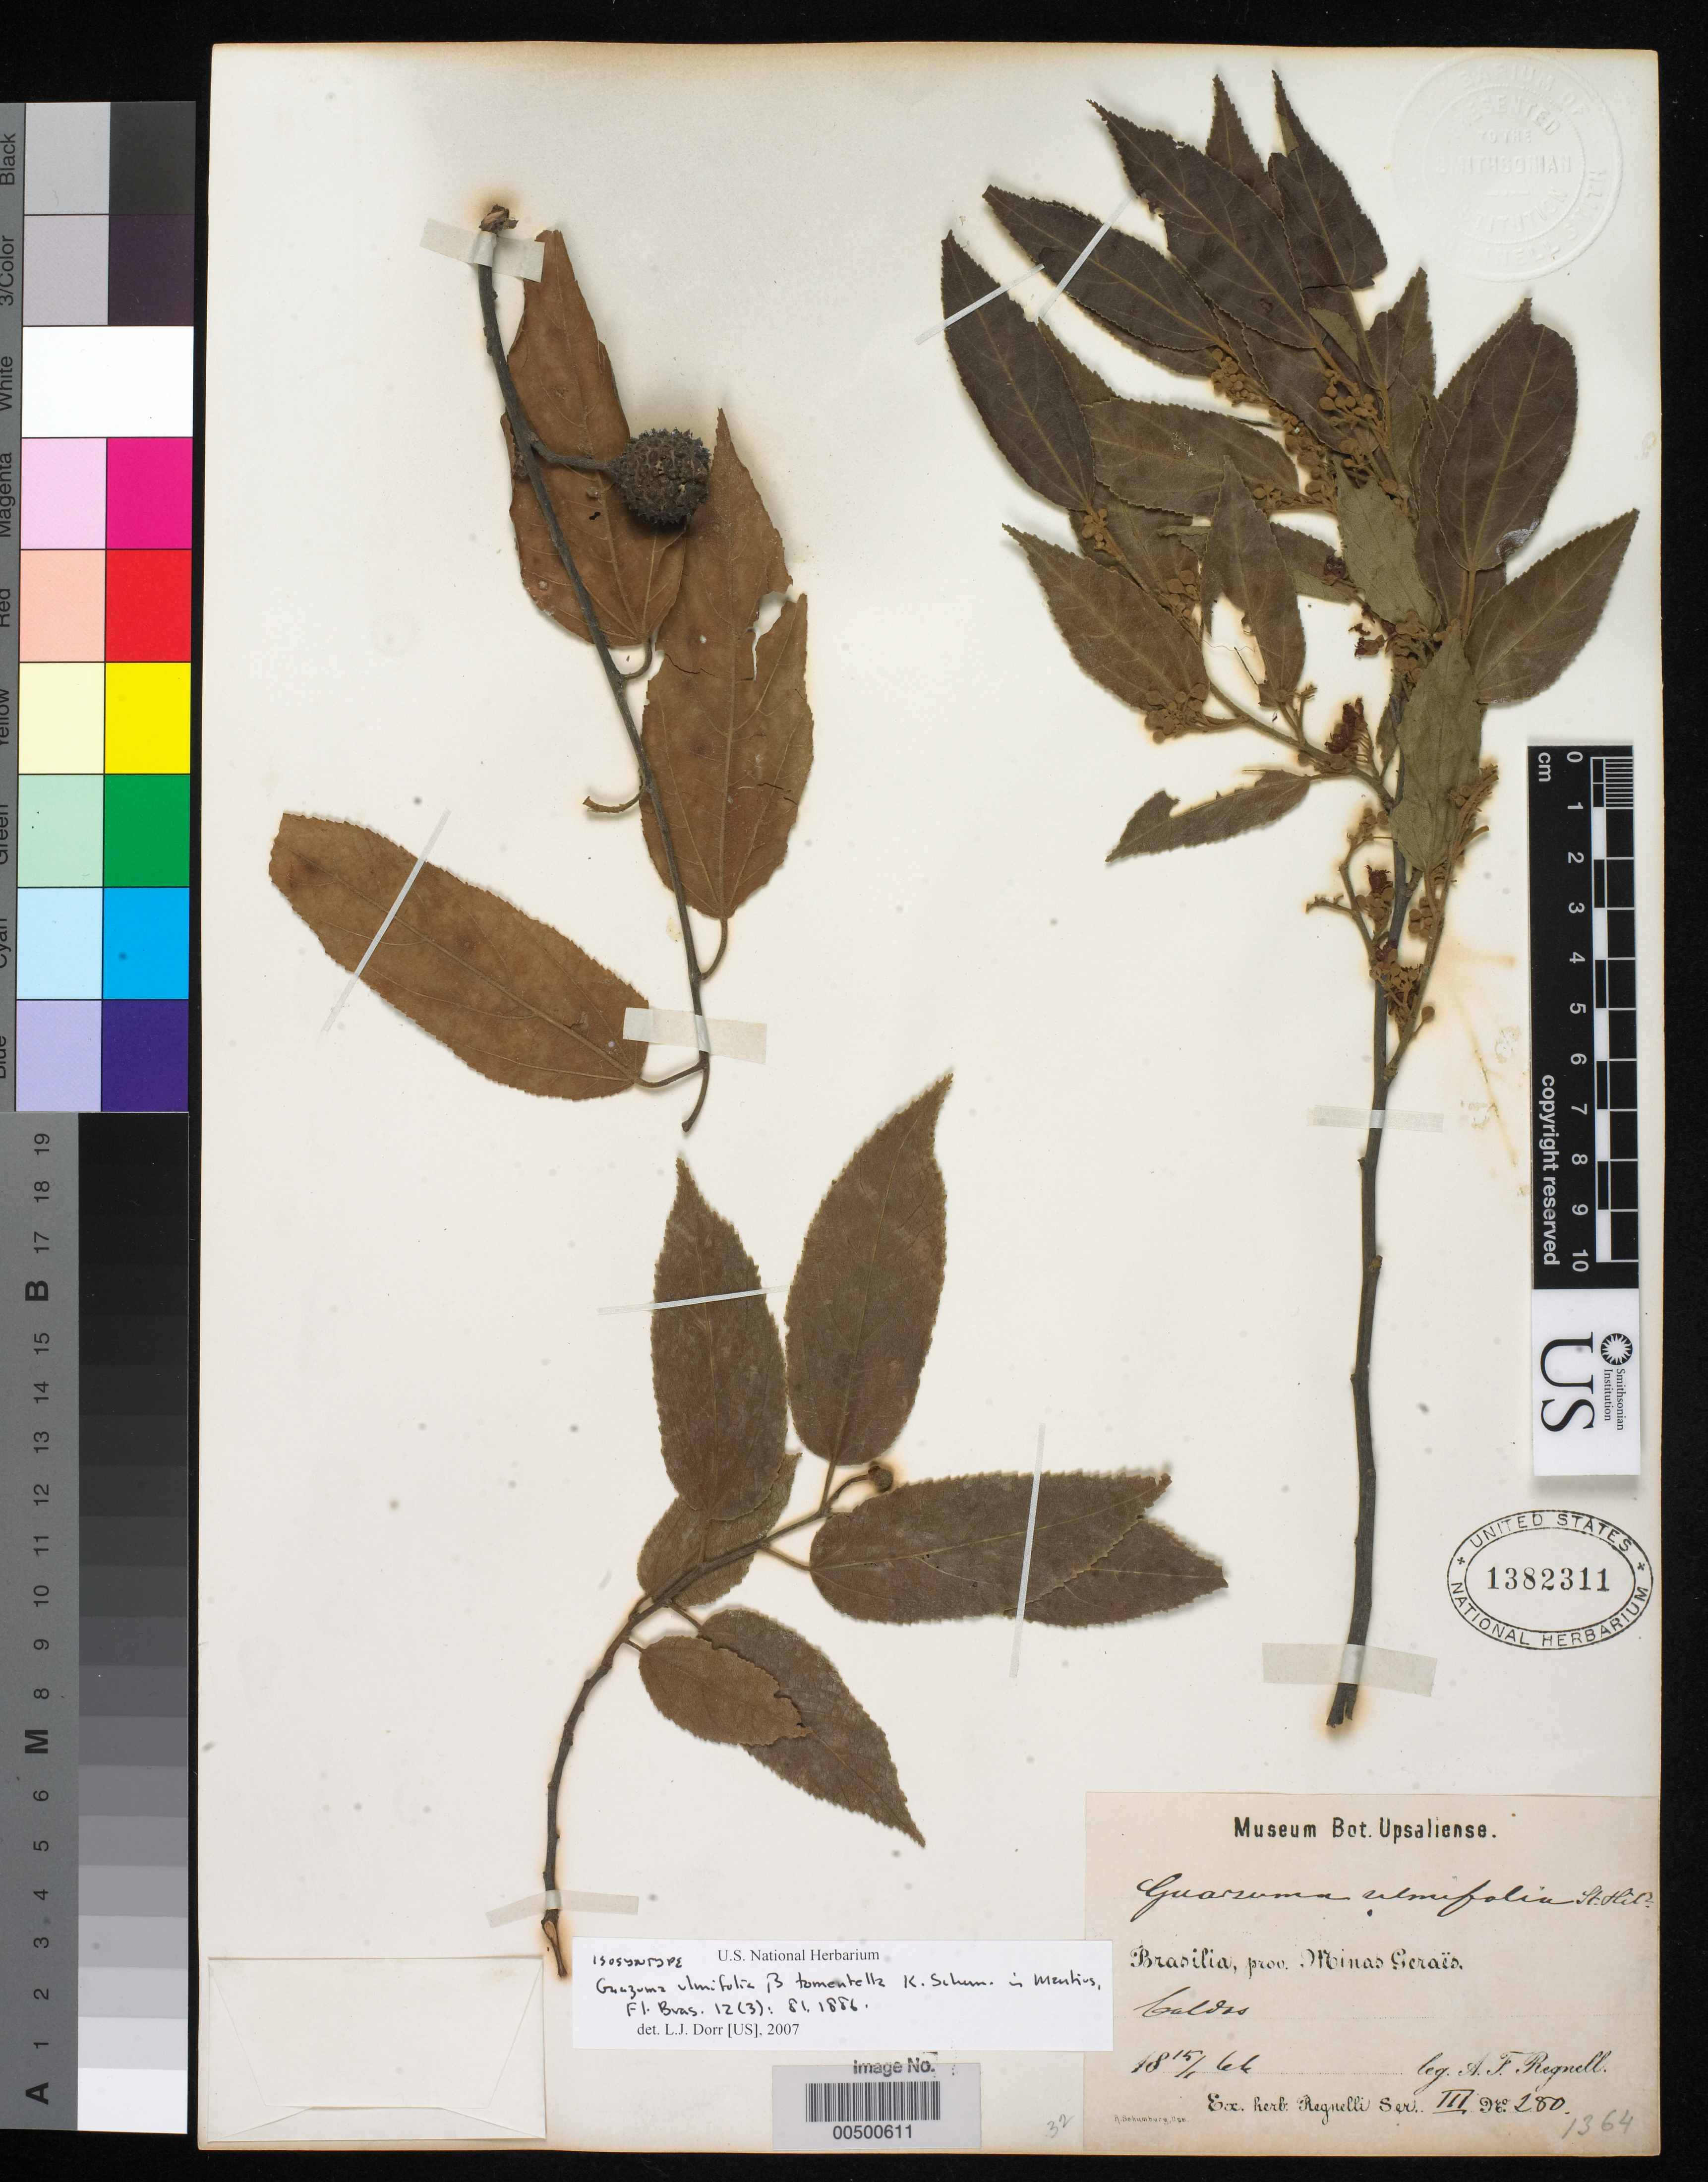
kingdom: Plantae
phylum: Tracheophyta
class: Magnoliopsida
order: Malvales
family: Malvaceae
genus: Guazuma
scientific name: Guazuma ulmifolia var. tomentella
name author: K. Schum.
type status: Isosyntype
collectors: A. F. Regnell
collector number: III 280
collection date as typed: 15 Jan 1866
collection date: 1866-01-15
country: Brazil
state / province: Minas Gerais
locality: Brasilia, prov. Minas Geraes, Caldas.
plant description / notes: Lectotype is Glaziou 12455 (C) as designated by Cristóbal, Bonplandia 6()3): 193 (1989).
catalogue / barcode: US 1382311